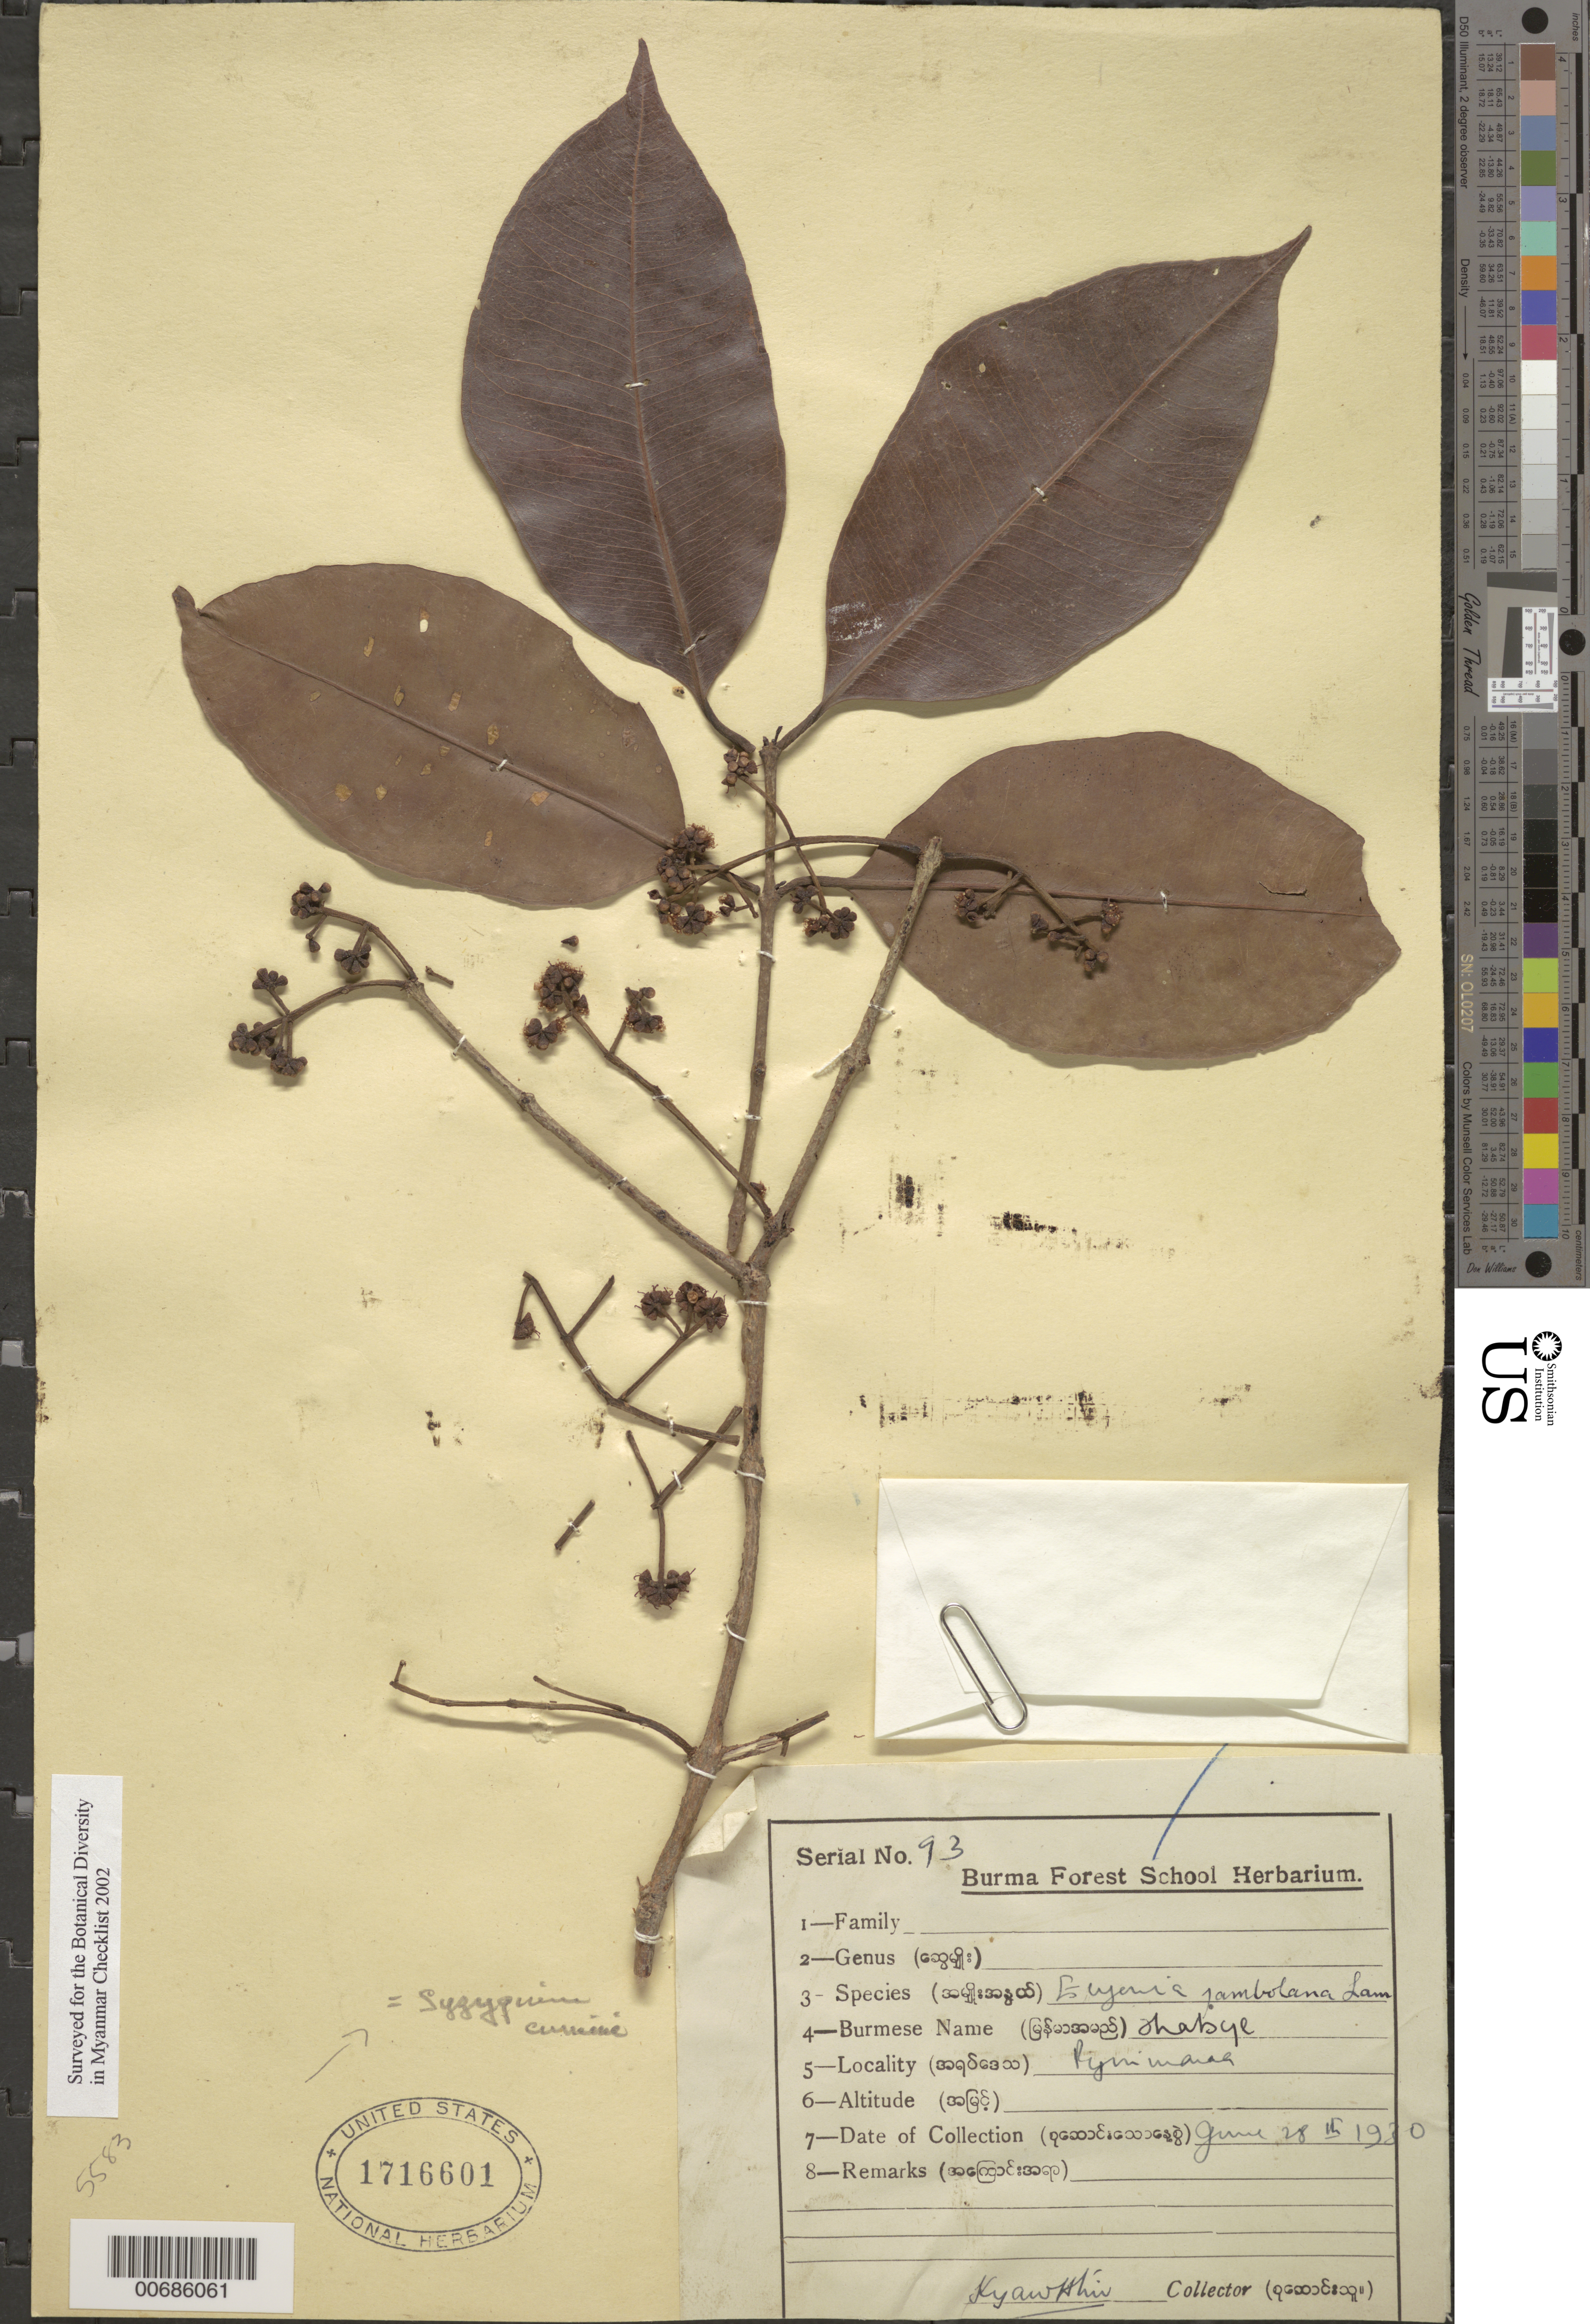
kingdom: Plantae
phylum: Tracheophyta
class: Magnoliopsida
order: Myrtales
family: Myrtaceae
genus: Syzygium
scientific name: Syzygium curranii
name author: (C.B. Rob.) Merr.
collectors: Burma Forest School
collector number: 93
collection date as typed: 28 Jun 1930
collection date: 1930-06-28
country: Myanmar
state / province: Mandalay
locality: Pyinmana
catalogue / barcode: US 1716601